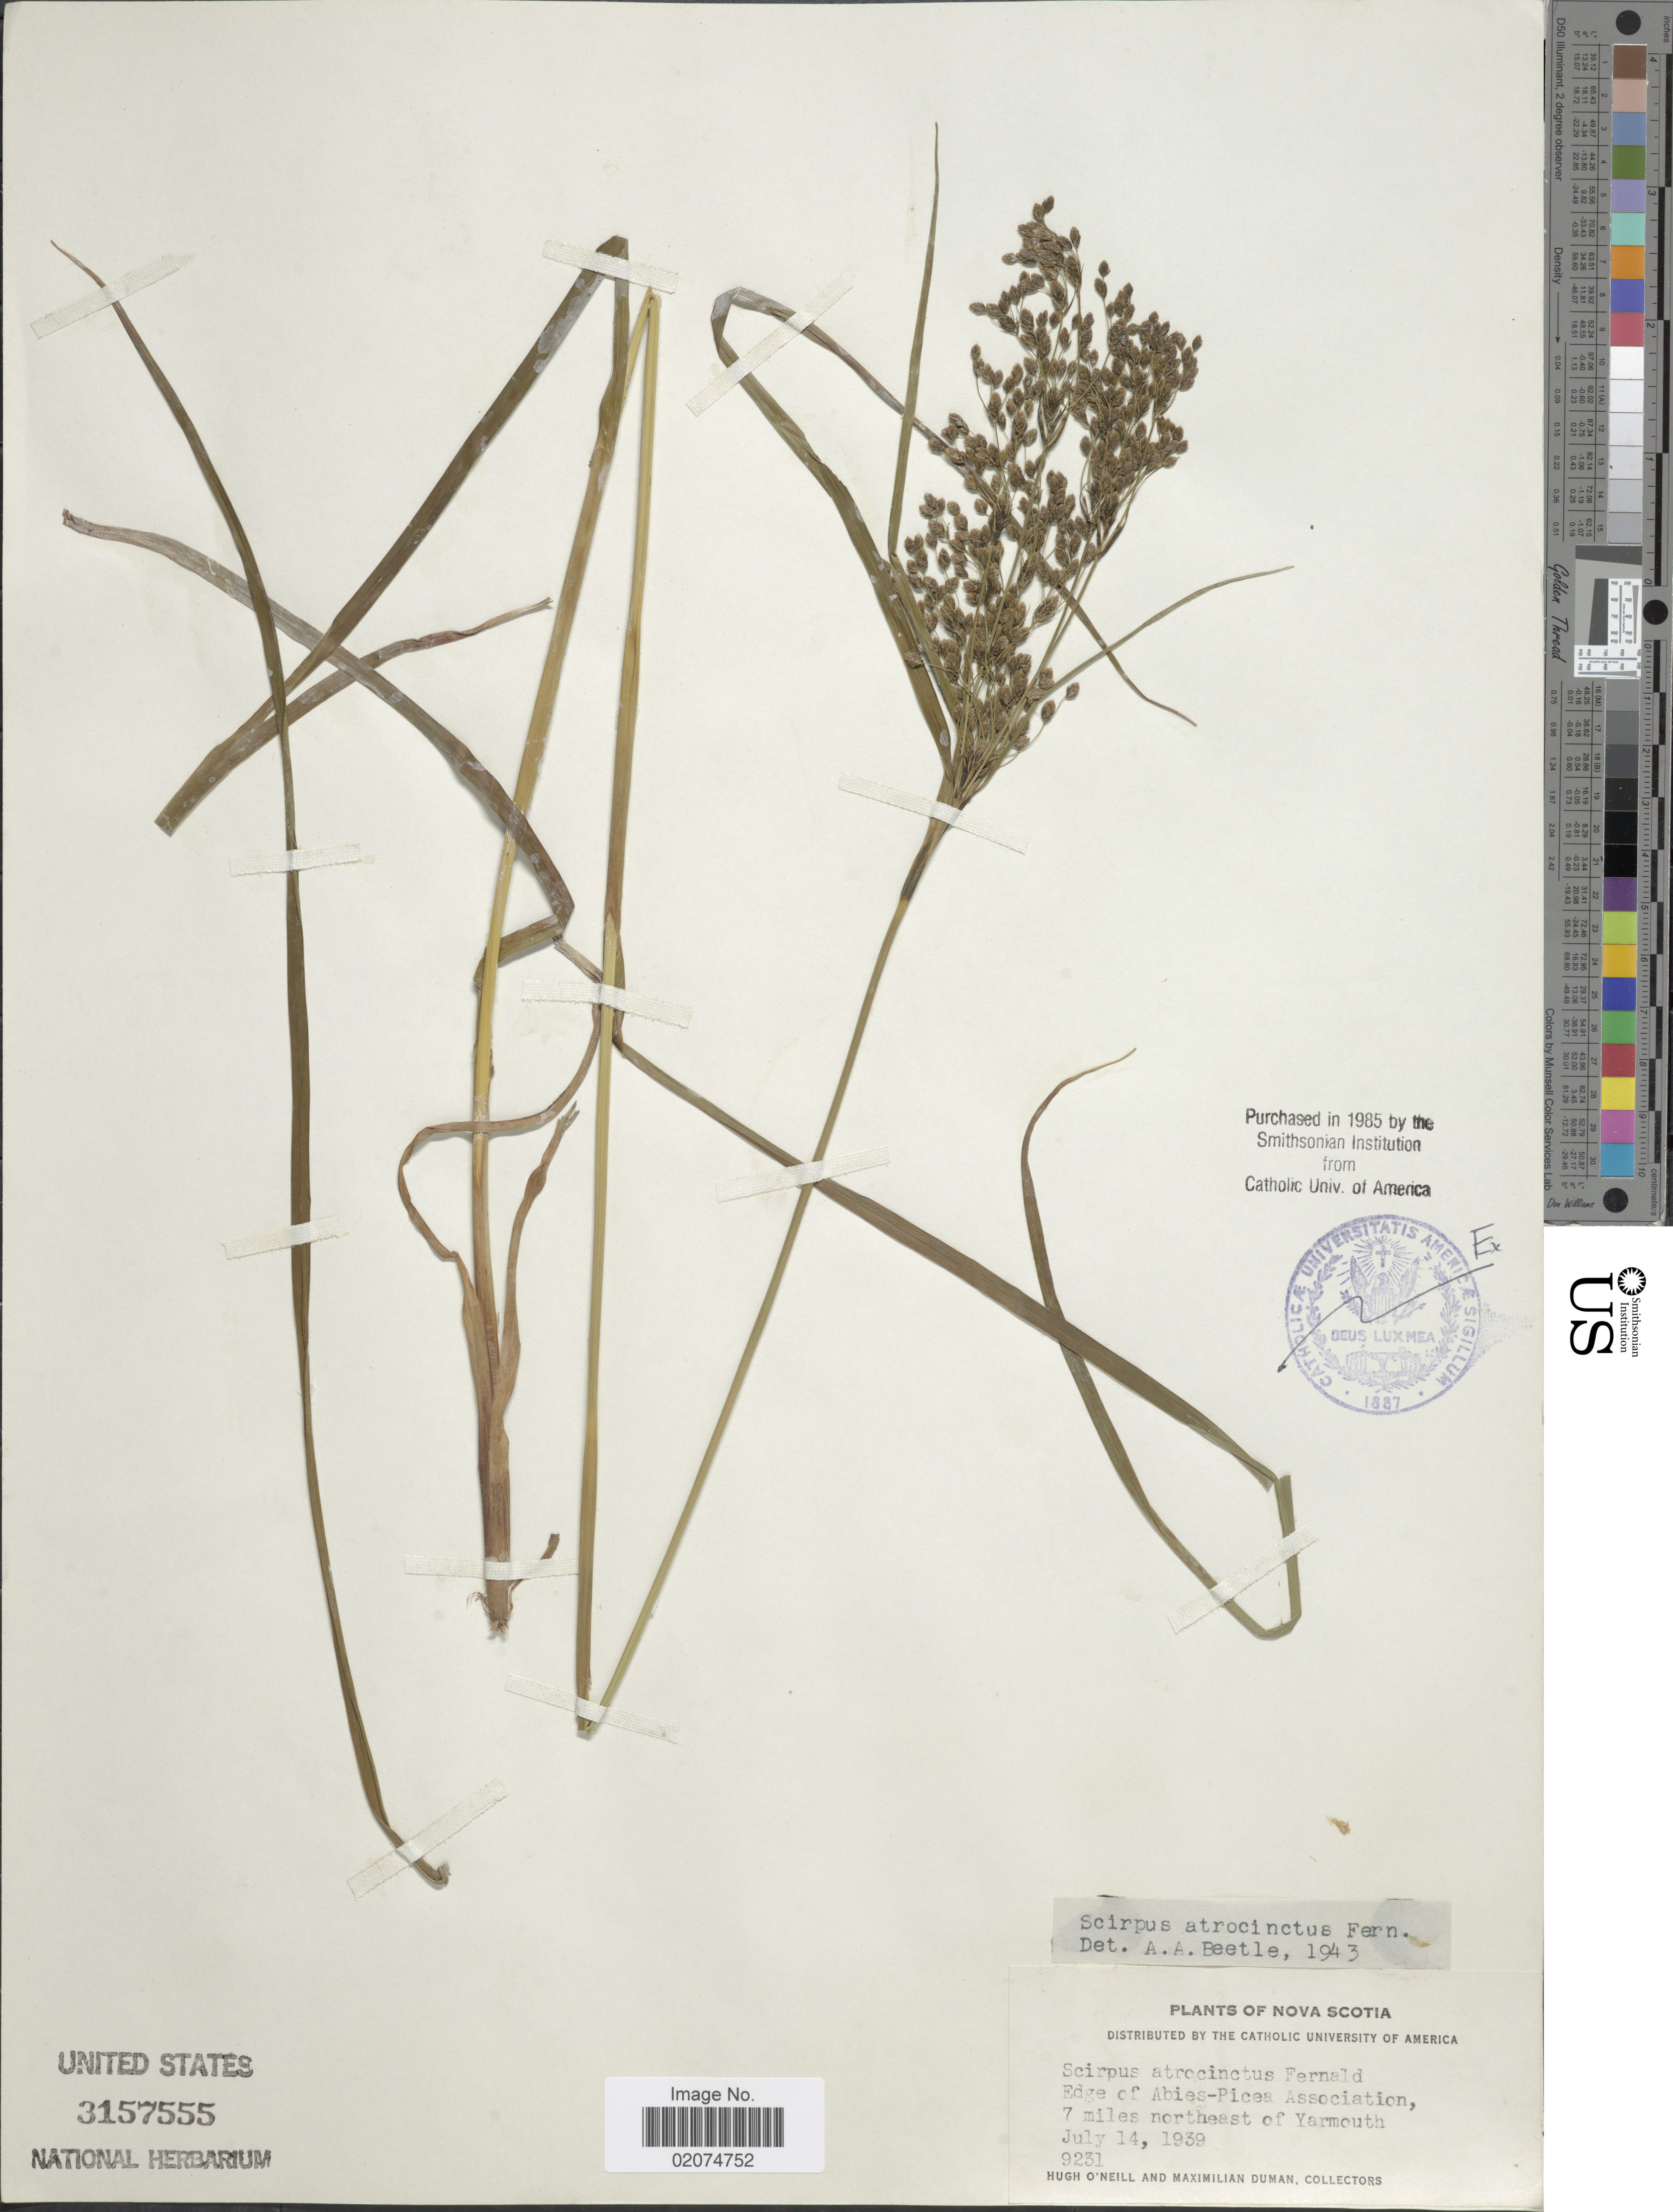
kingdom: Plantae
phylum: Tracheophyta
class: Liliopsida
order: Poales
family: Cyperaceae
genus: Scirpus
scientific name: Scirpus atrocinctus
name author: Fernald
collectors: H. O'Neill & M. Duman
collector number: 9231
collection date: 1939-07-14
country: Canada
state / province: Nova Scotia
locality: Edge of Abies-Picea Association, 7 miles northeast of Yarmouth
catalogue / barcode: US 3157555